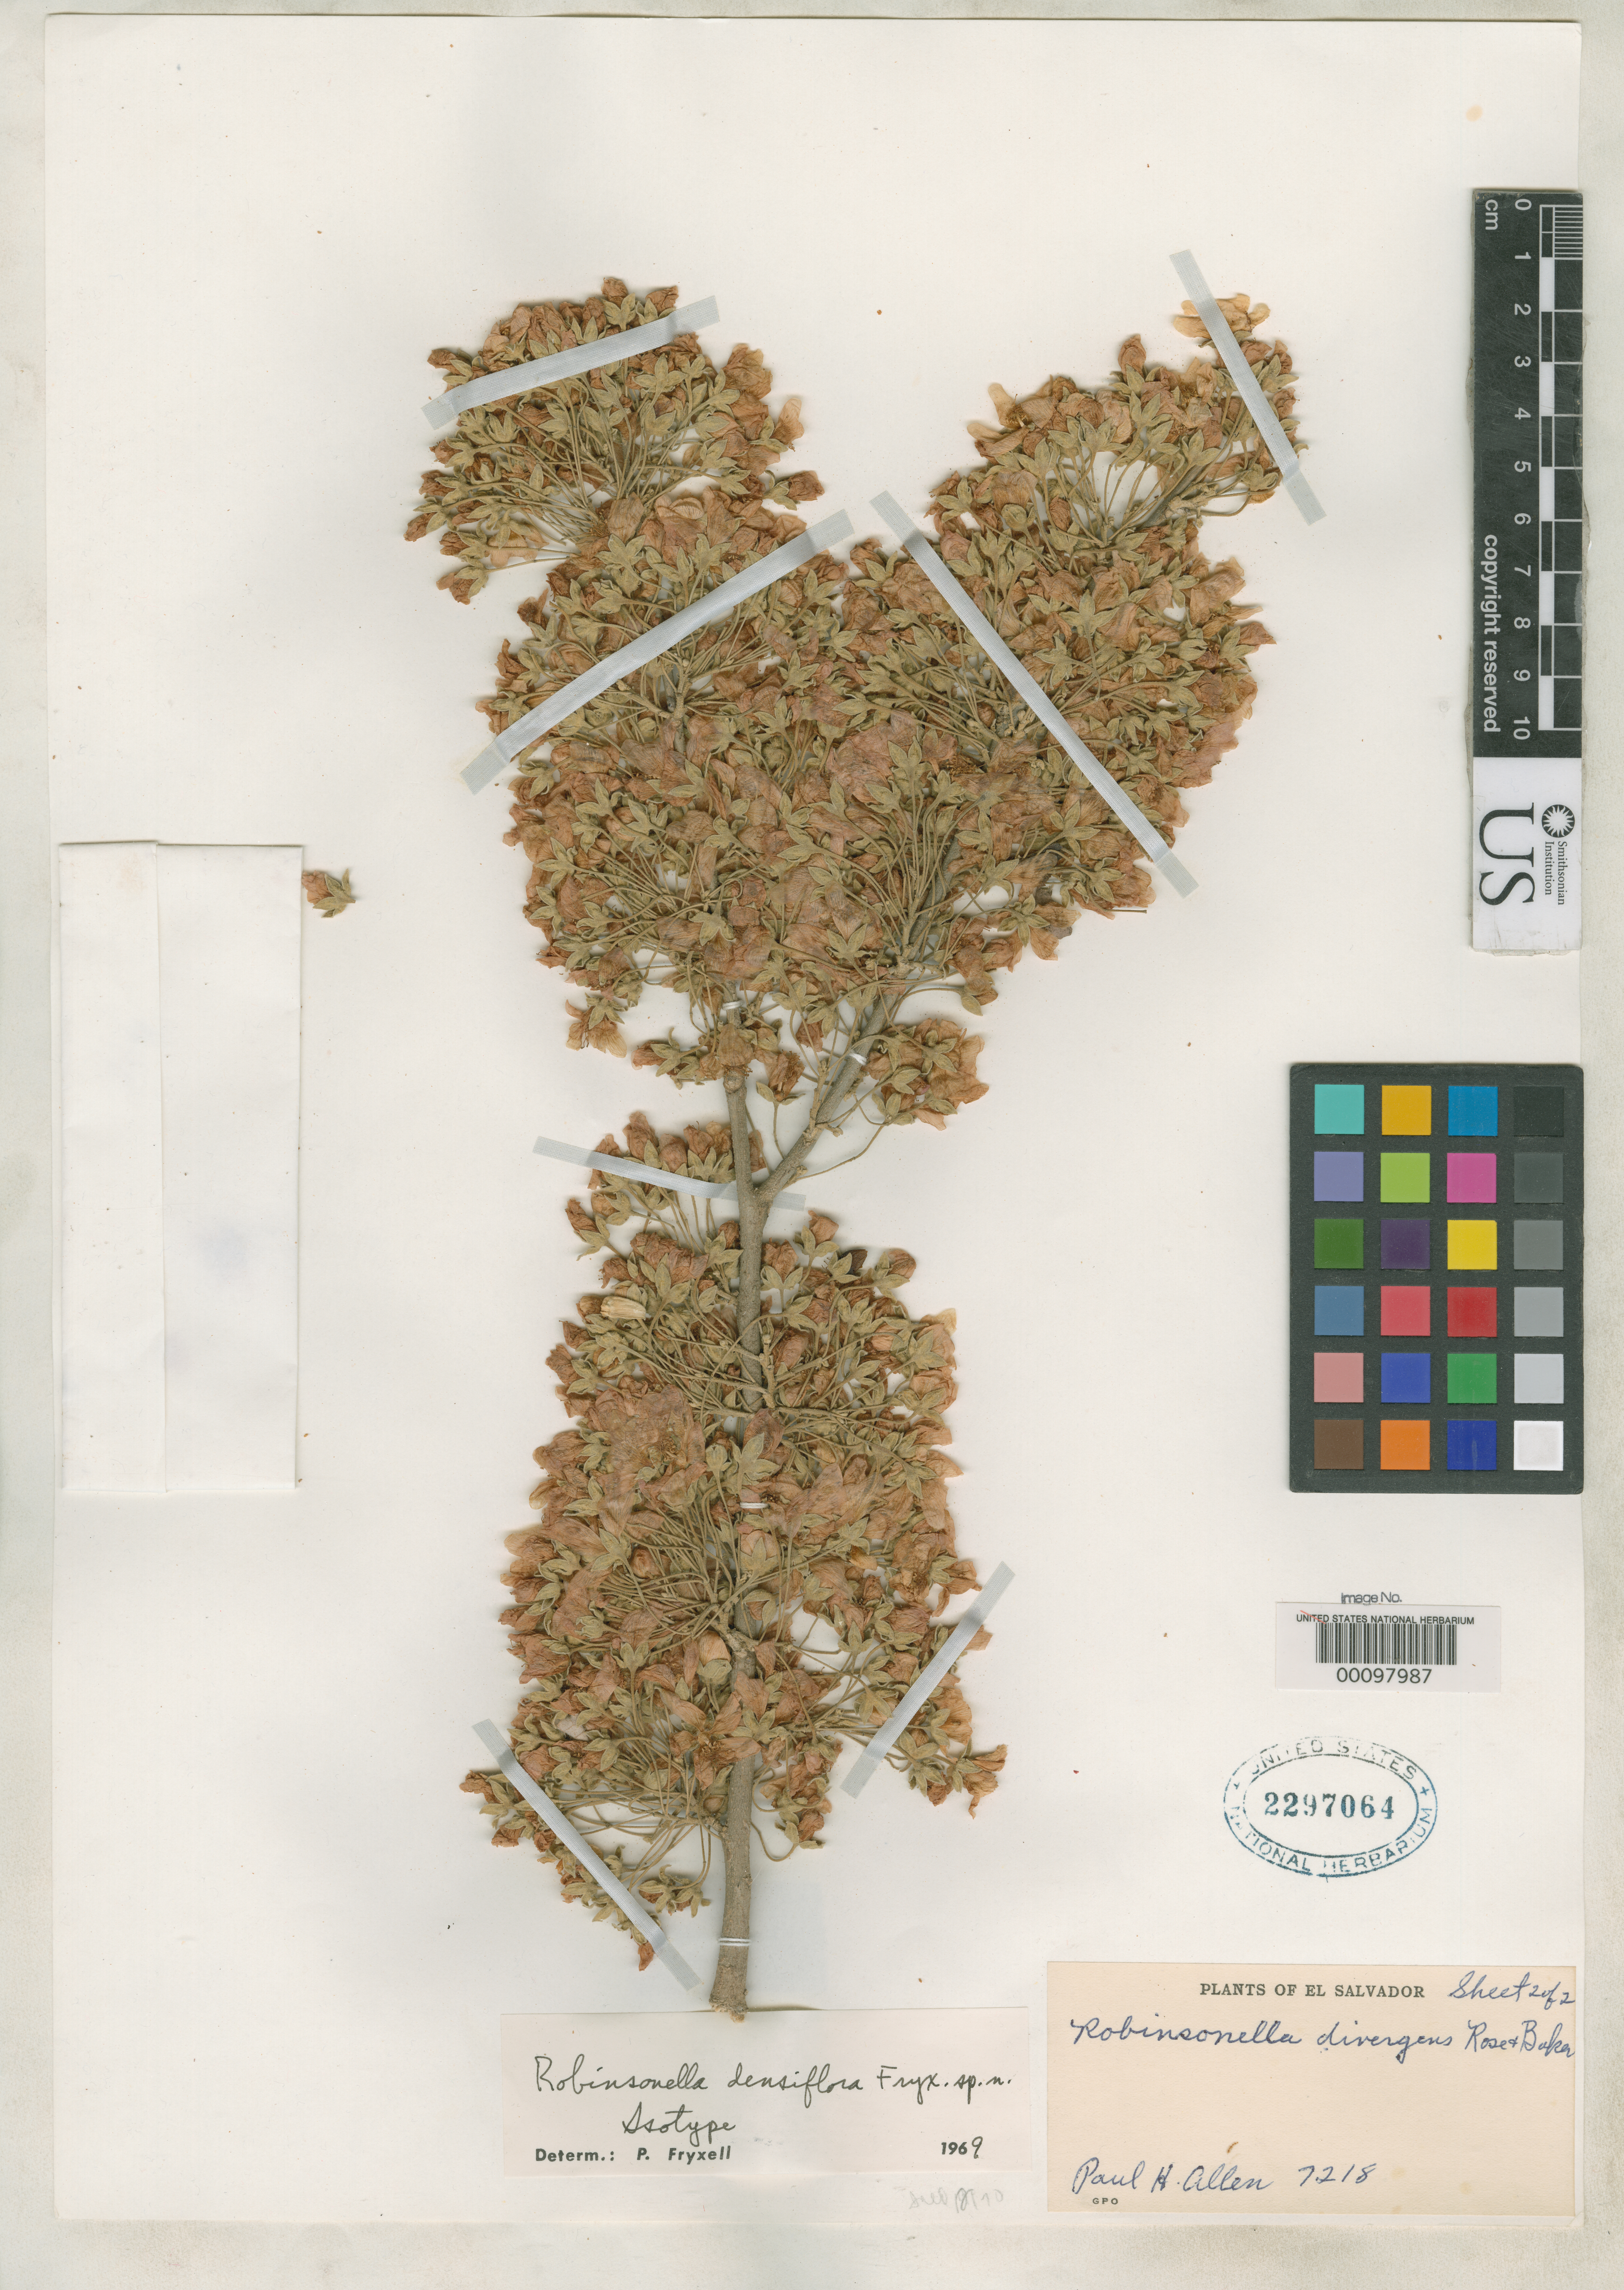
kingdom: Plantae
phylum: Tracheophyta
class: Magnoliopsida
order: Malvales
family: Malvaceae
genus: Robinsonella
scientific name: Robinsonella densiflora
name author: Fryxell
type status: Isotype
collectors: P. H. Allen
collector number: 7218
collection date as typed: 04 Feb 1959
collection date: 1959-02-04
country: El Salvador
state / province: Santa Ana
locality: Vicinity of Coatepeque.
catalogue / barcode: US 2297064